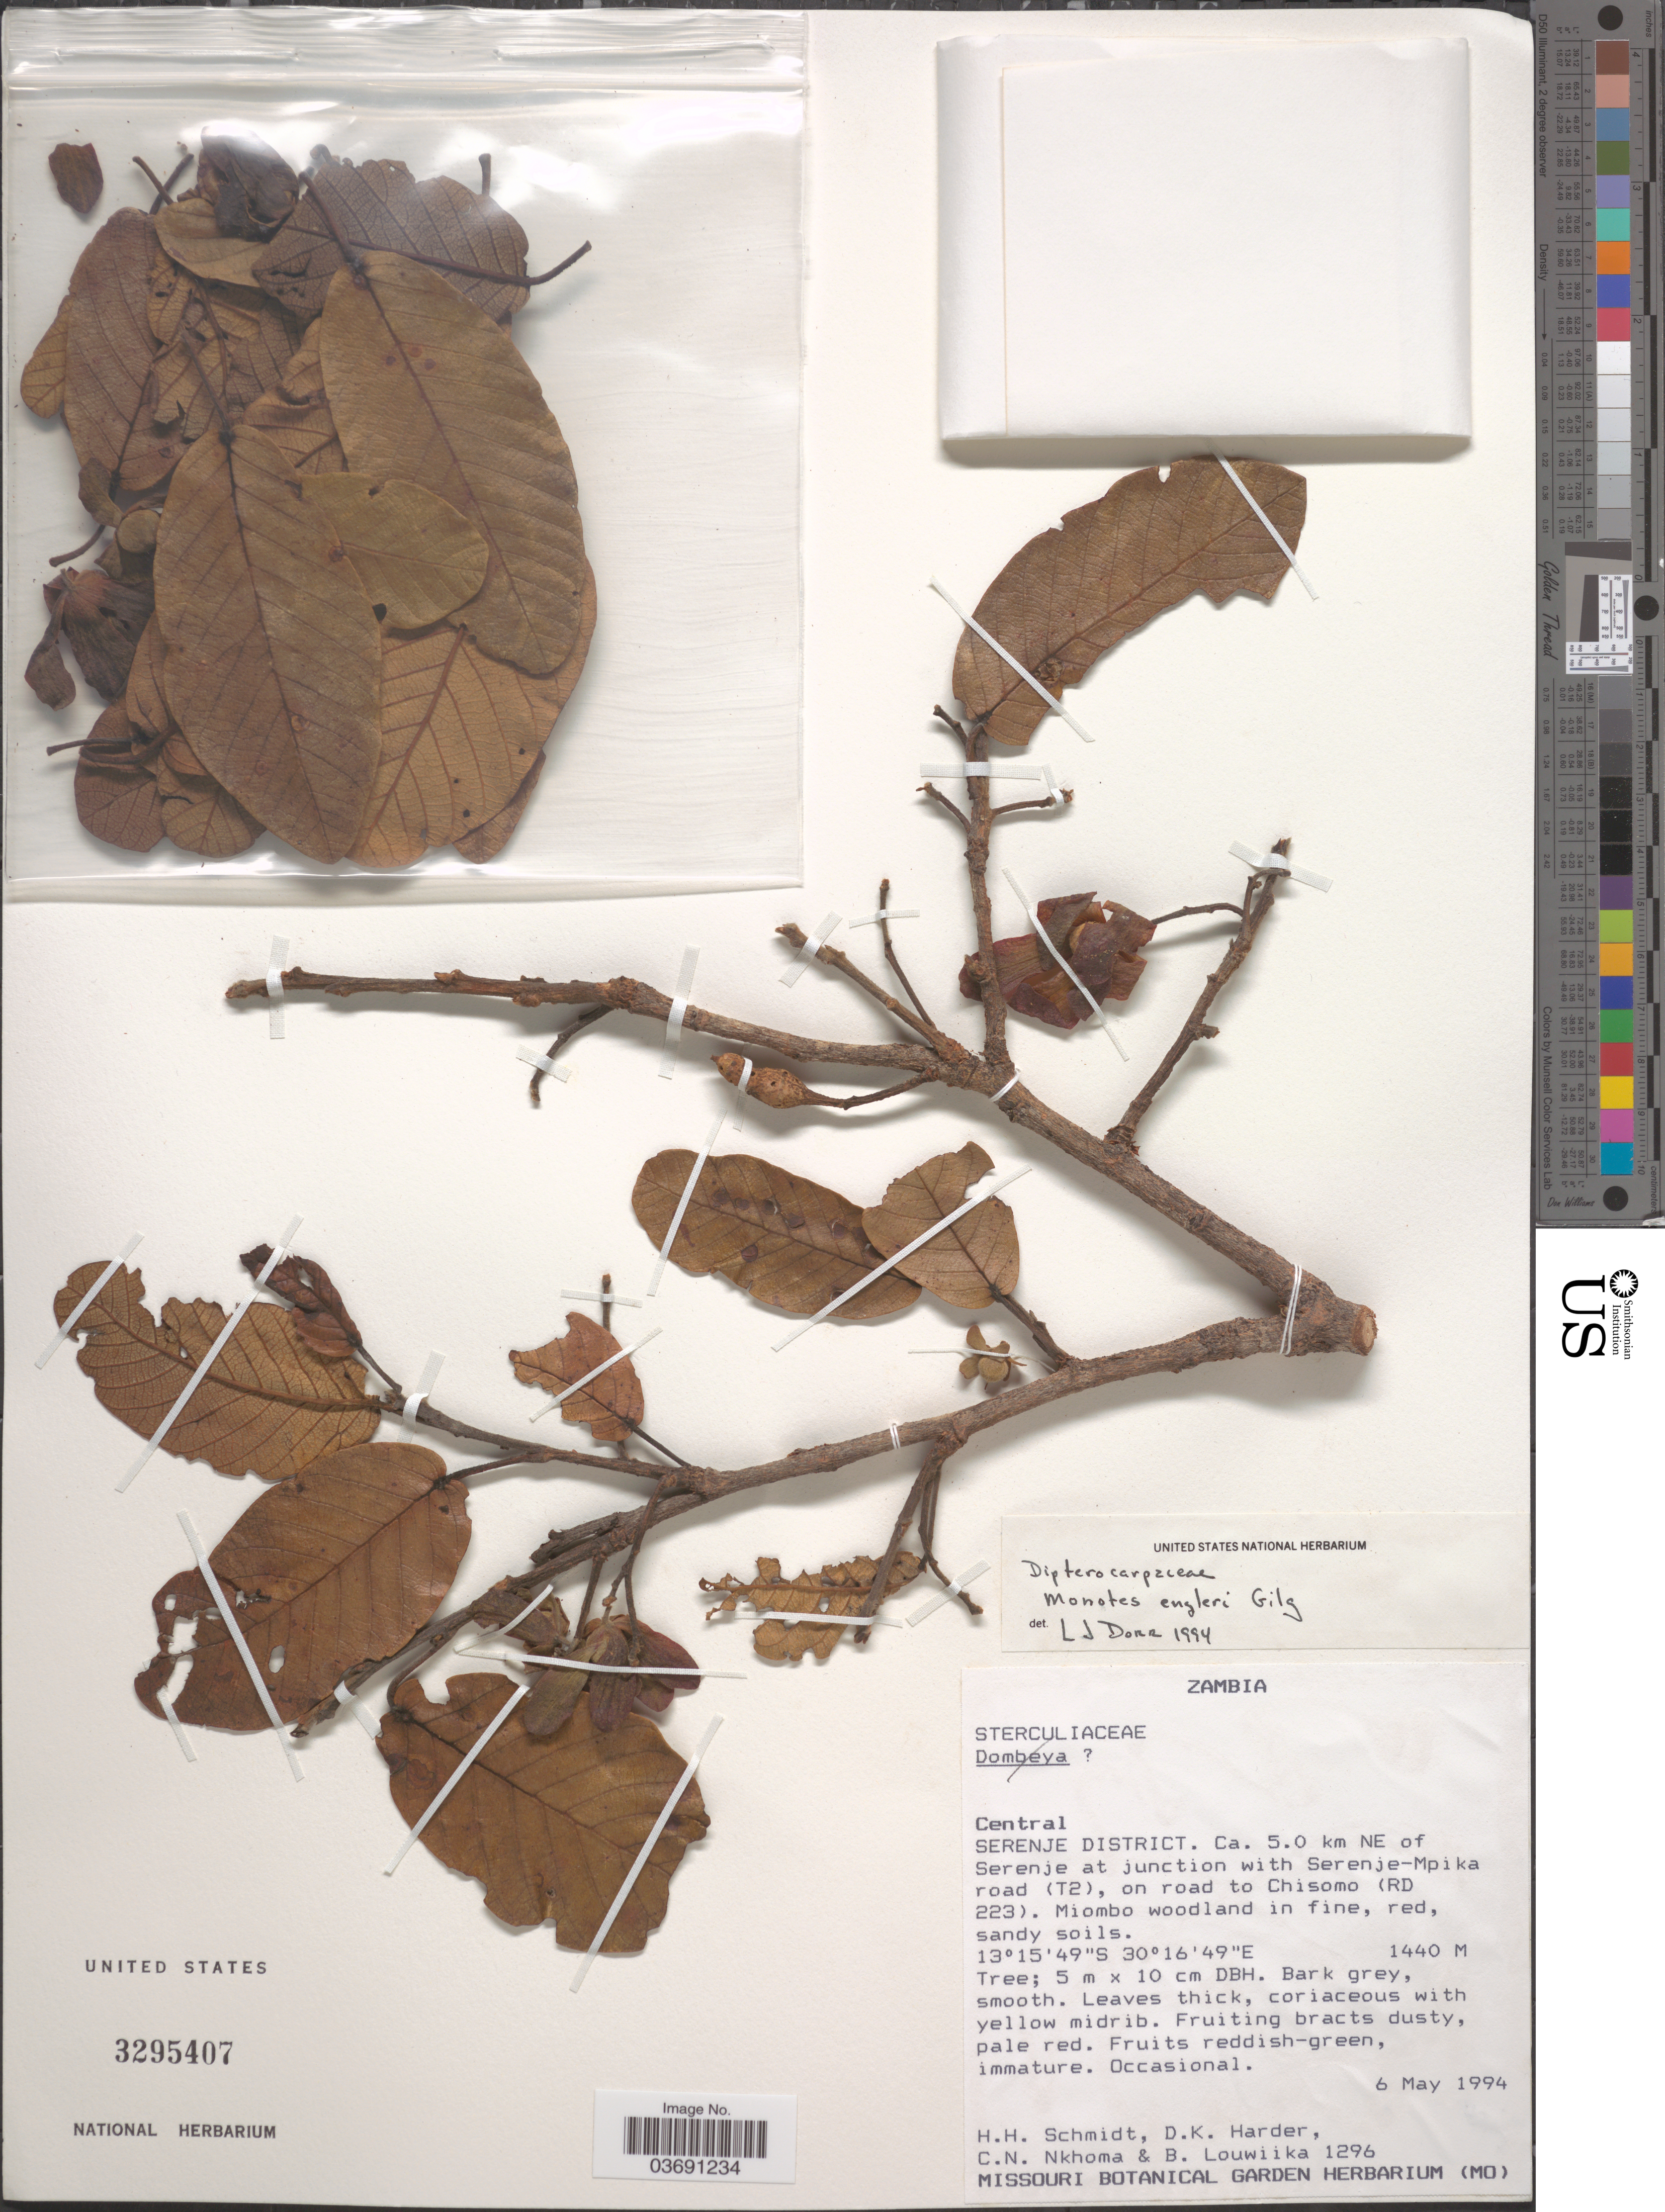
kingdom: Plantae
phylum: Tracheophyta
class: Magnoliopsida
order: Malvales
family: Dipterocarpaceae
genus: Monotes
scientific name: Monotes engleri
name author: Gilg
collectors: H. H. Schmidt, D. Harder, C. Nkhoma & B. Louwiika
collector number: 1296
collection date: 1994-05-06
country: Zambia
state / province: Central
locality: Serenje District. Ca. 5.0 km NE of Serenje at junction with Serenje-Mpika road (T2), on road to Chisomo (RD 223). Miombo woodland.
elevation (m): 1440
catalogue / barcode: US 3295407